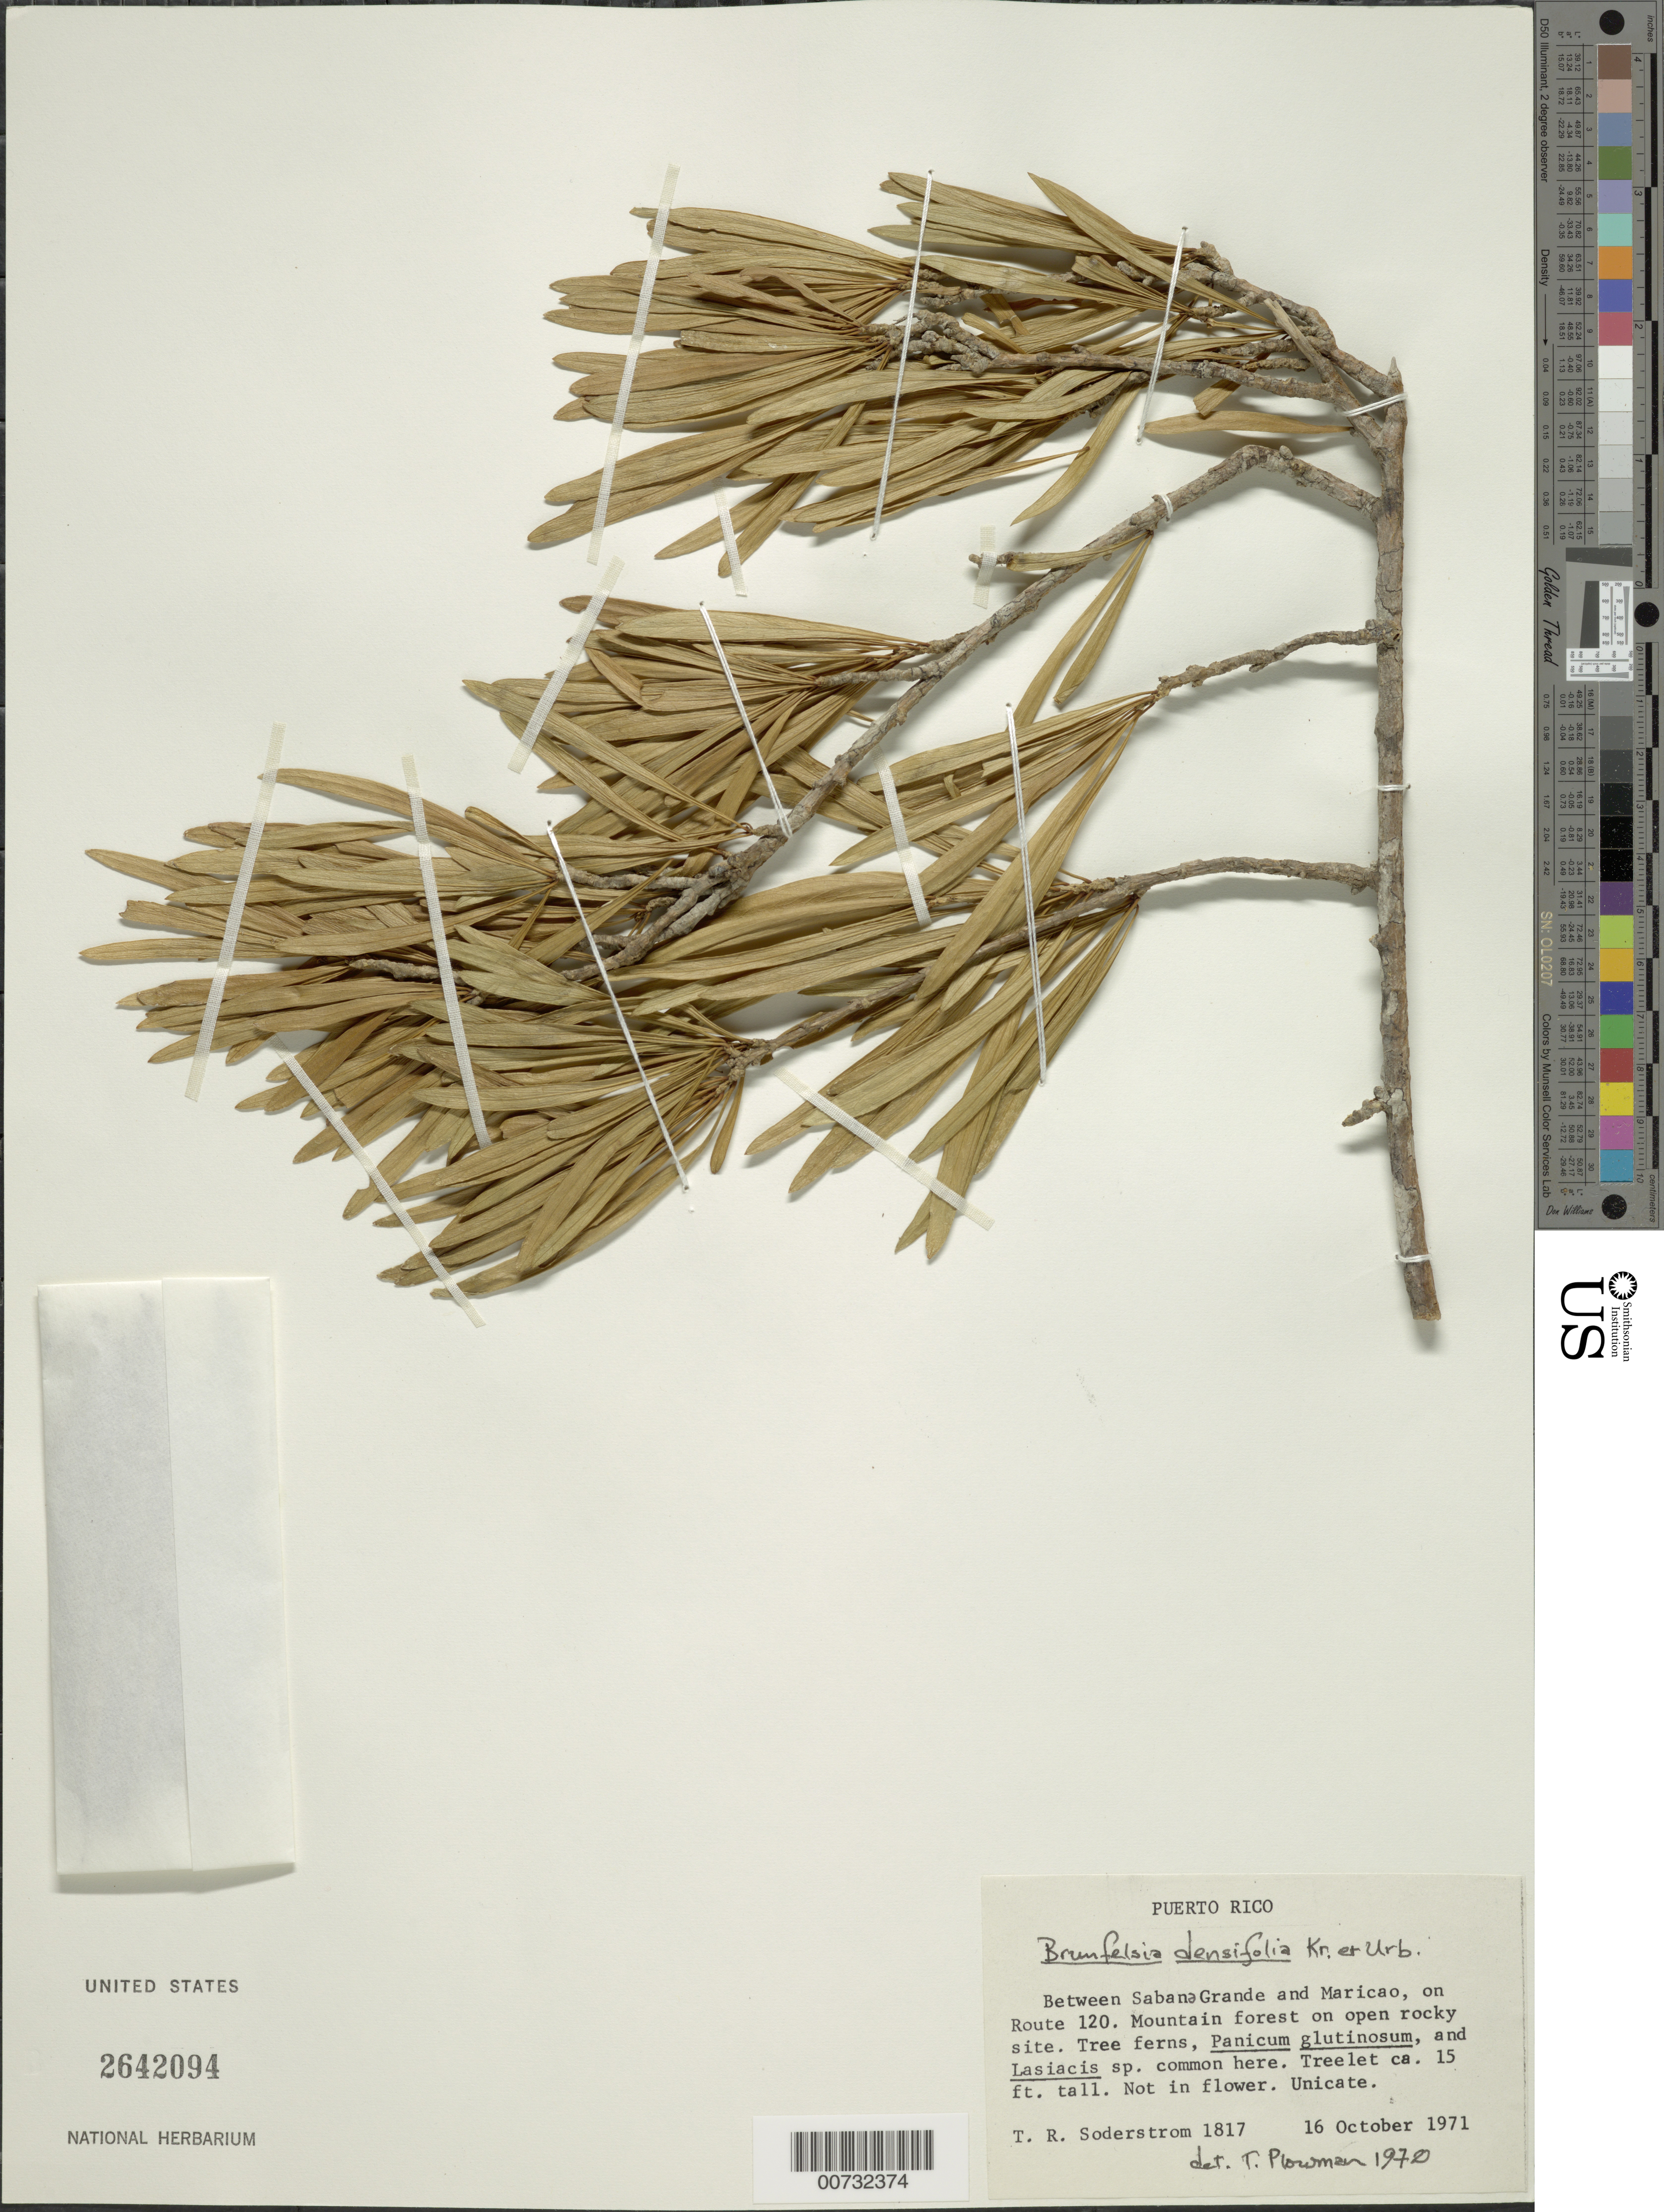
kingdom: Plantae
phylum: Tracheophyta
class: Magnoliopsida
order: Solanales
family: Solanaceae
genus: Brunfelsia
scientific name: Brunfelsia densifolia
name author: Krug & Urb.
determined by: Plowman, Timothy C.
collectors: T. R. Soderstrom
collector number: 1817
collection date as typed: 16 Oct 1971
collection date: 1971-10-16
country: Puerto Rico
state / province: Maricao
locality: Sabana Grande and Maricao, btw, on rte 120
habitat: Mountain forest on open rocky site; tree ferns, Panicum glutinosum, and Lasiacis sp.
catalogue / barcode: US 2642094